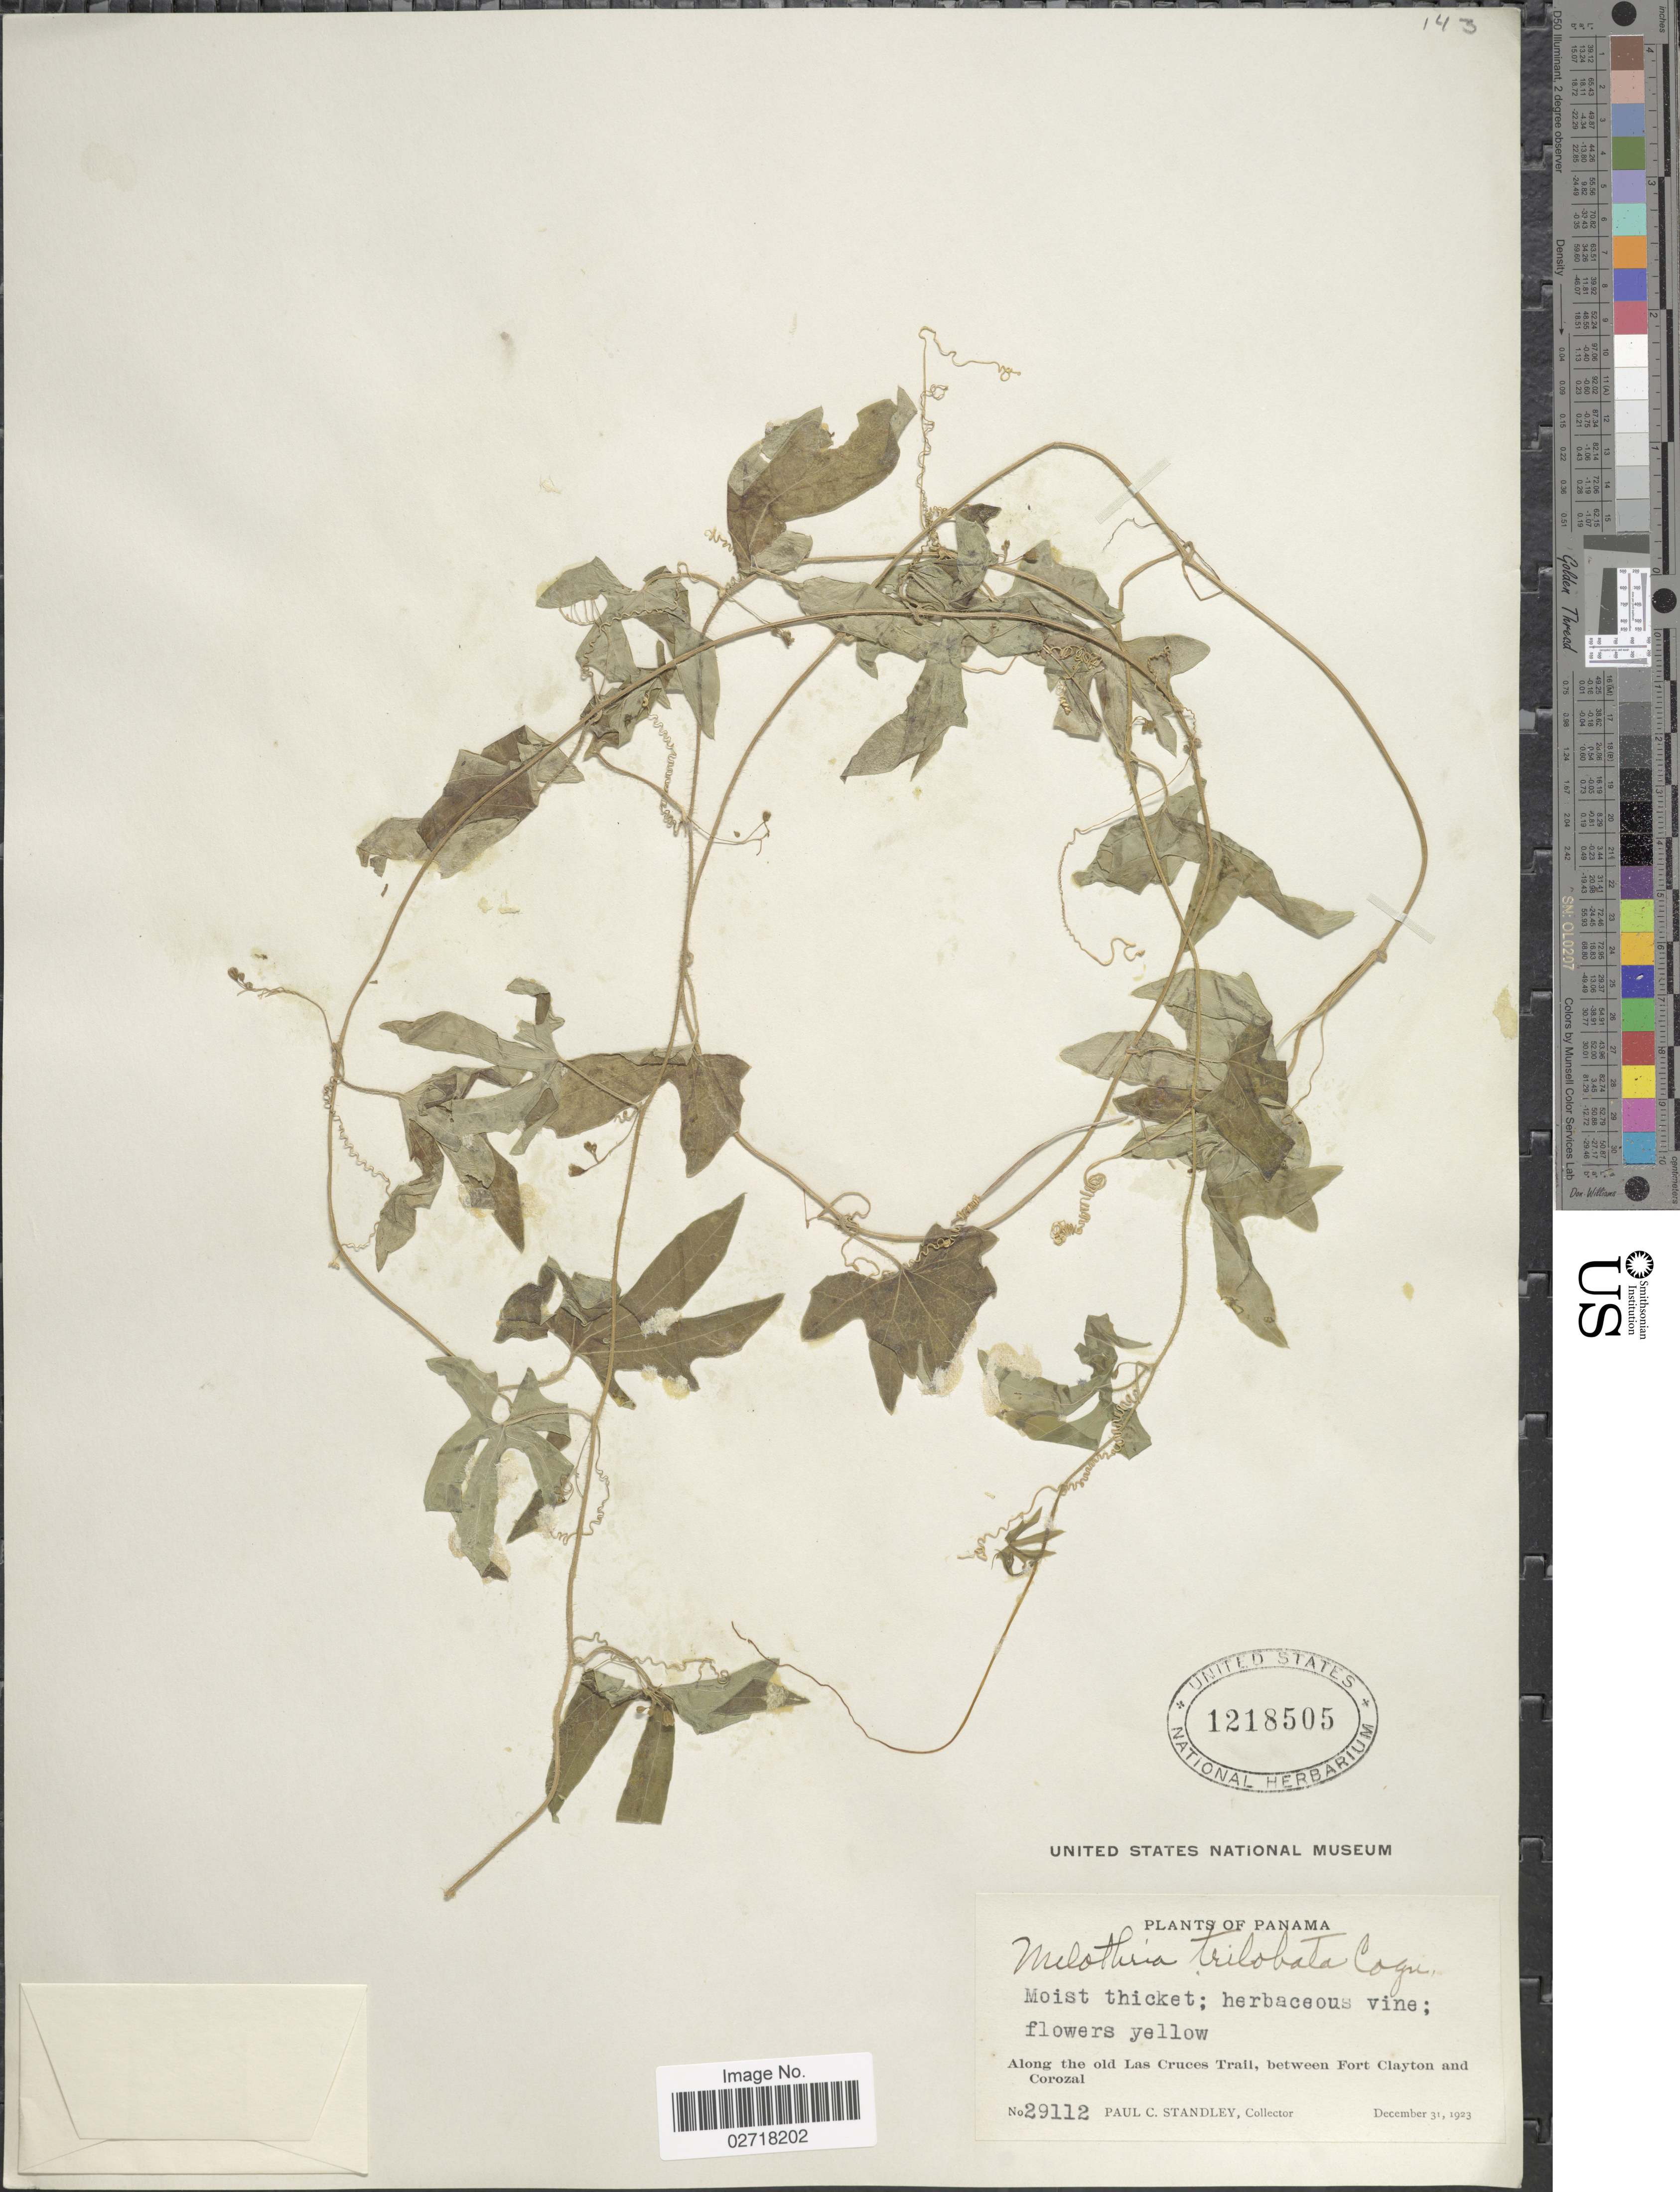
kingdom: Plantae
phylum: Tracheophyta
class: Magnoliopsida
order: Cucurbitales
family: Cucurbitaceae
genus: Melothria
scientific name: Melothria trilobata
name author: Cogn.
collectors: P. C. Standley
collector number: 29112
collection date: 1923-12-31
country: Panama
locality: Along the old Las Cruces Trail between Fort Clayton and Corozal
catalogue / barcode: US 1218505